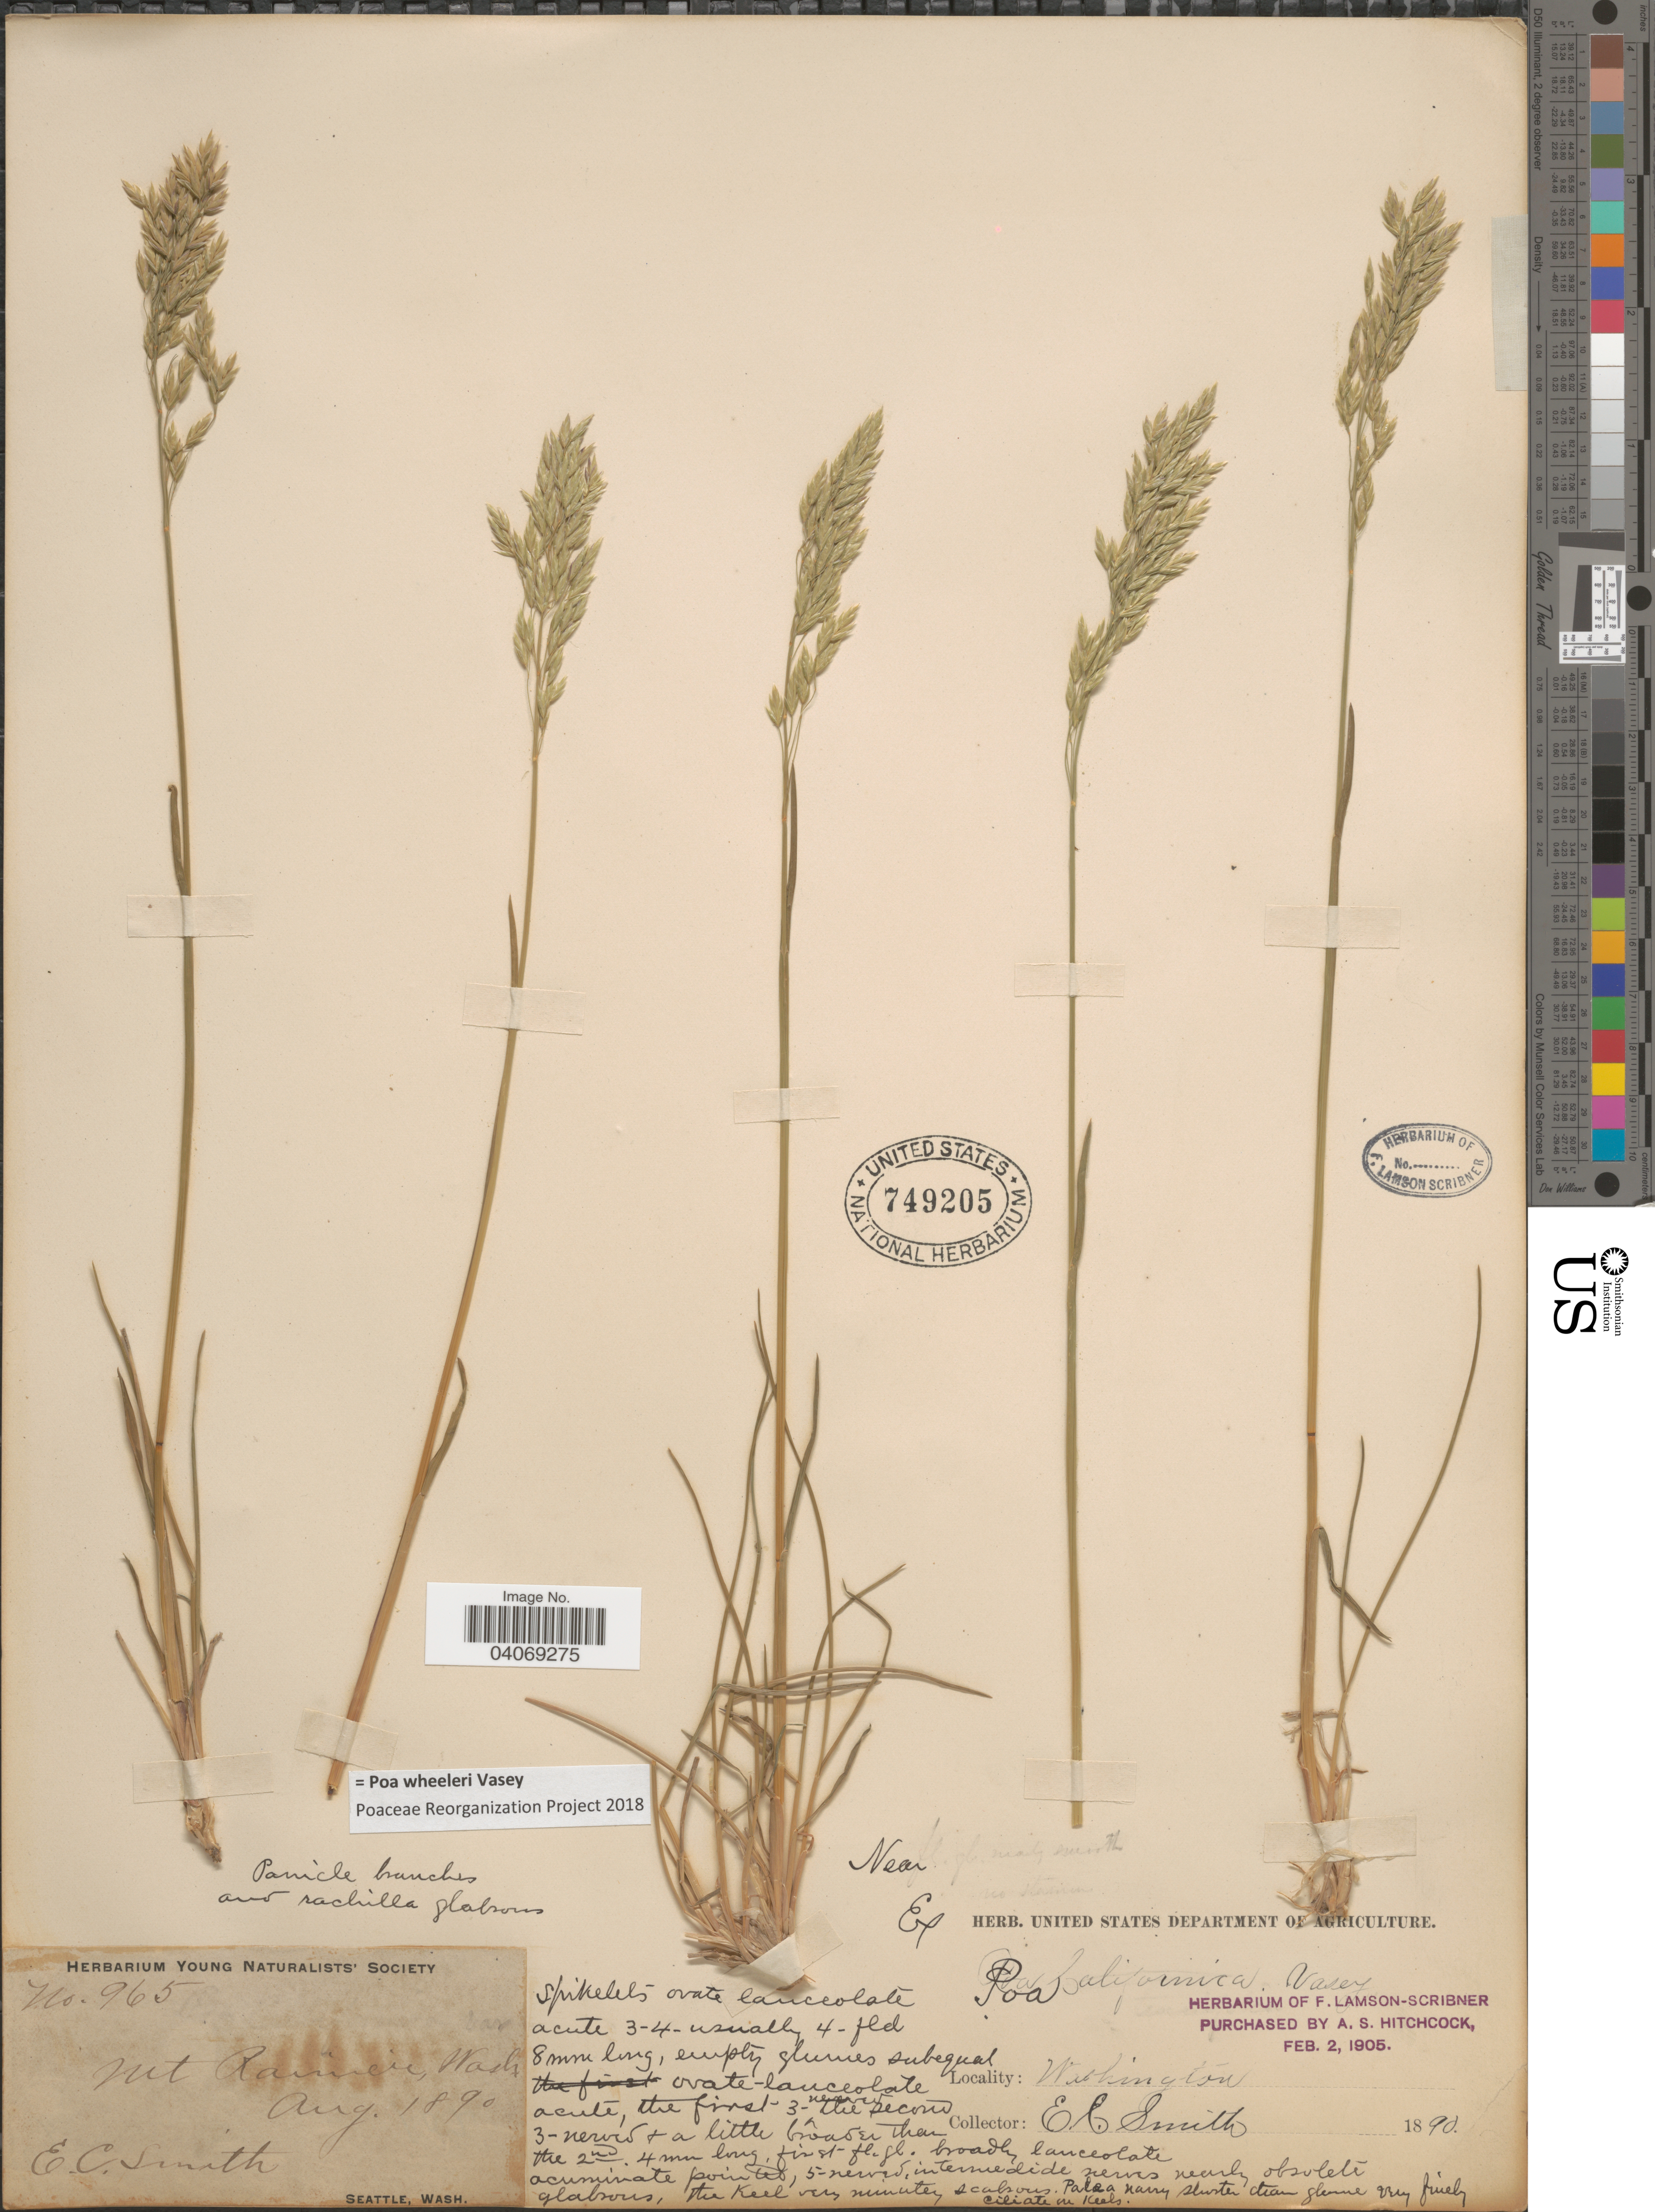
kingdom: Plantae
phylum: Tracheophyta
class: Liliopsida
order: Poales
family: Poaceae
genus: Poa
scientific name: Poa wheeleri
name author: Vasey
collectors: E. Smith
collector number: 965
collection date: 1890-08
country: United States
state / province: Washington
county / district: King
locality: Seattle. Mt Rainier.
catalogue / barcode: US 749205